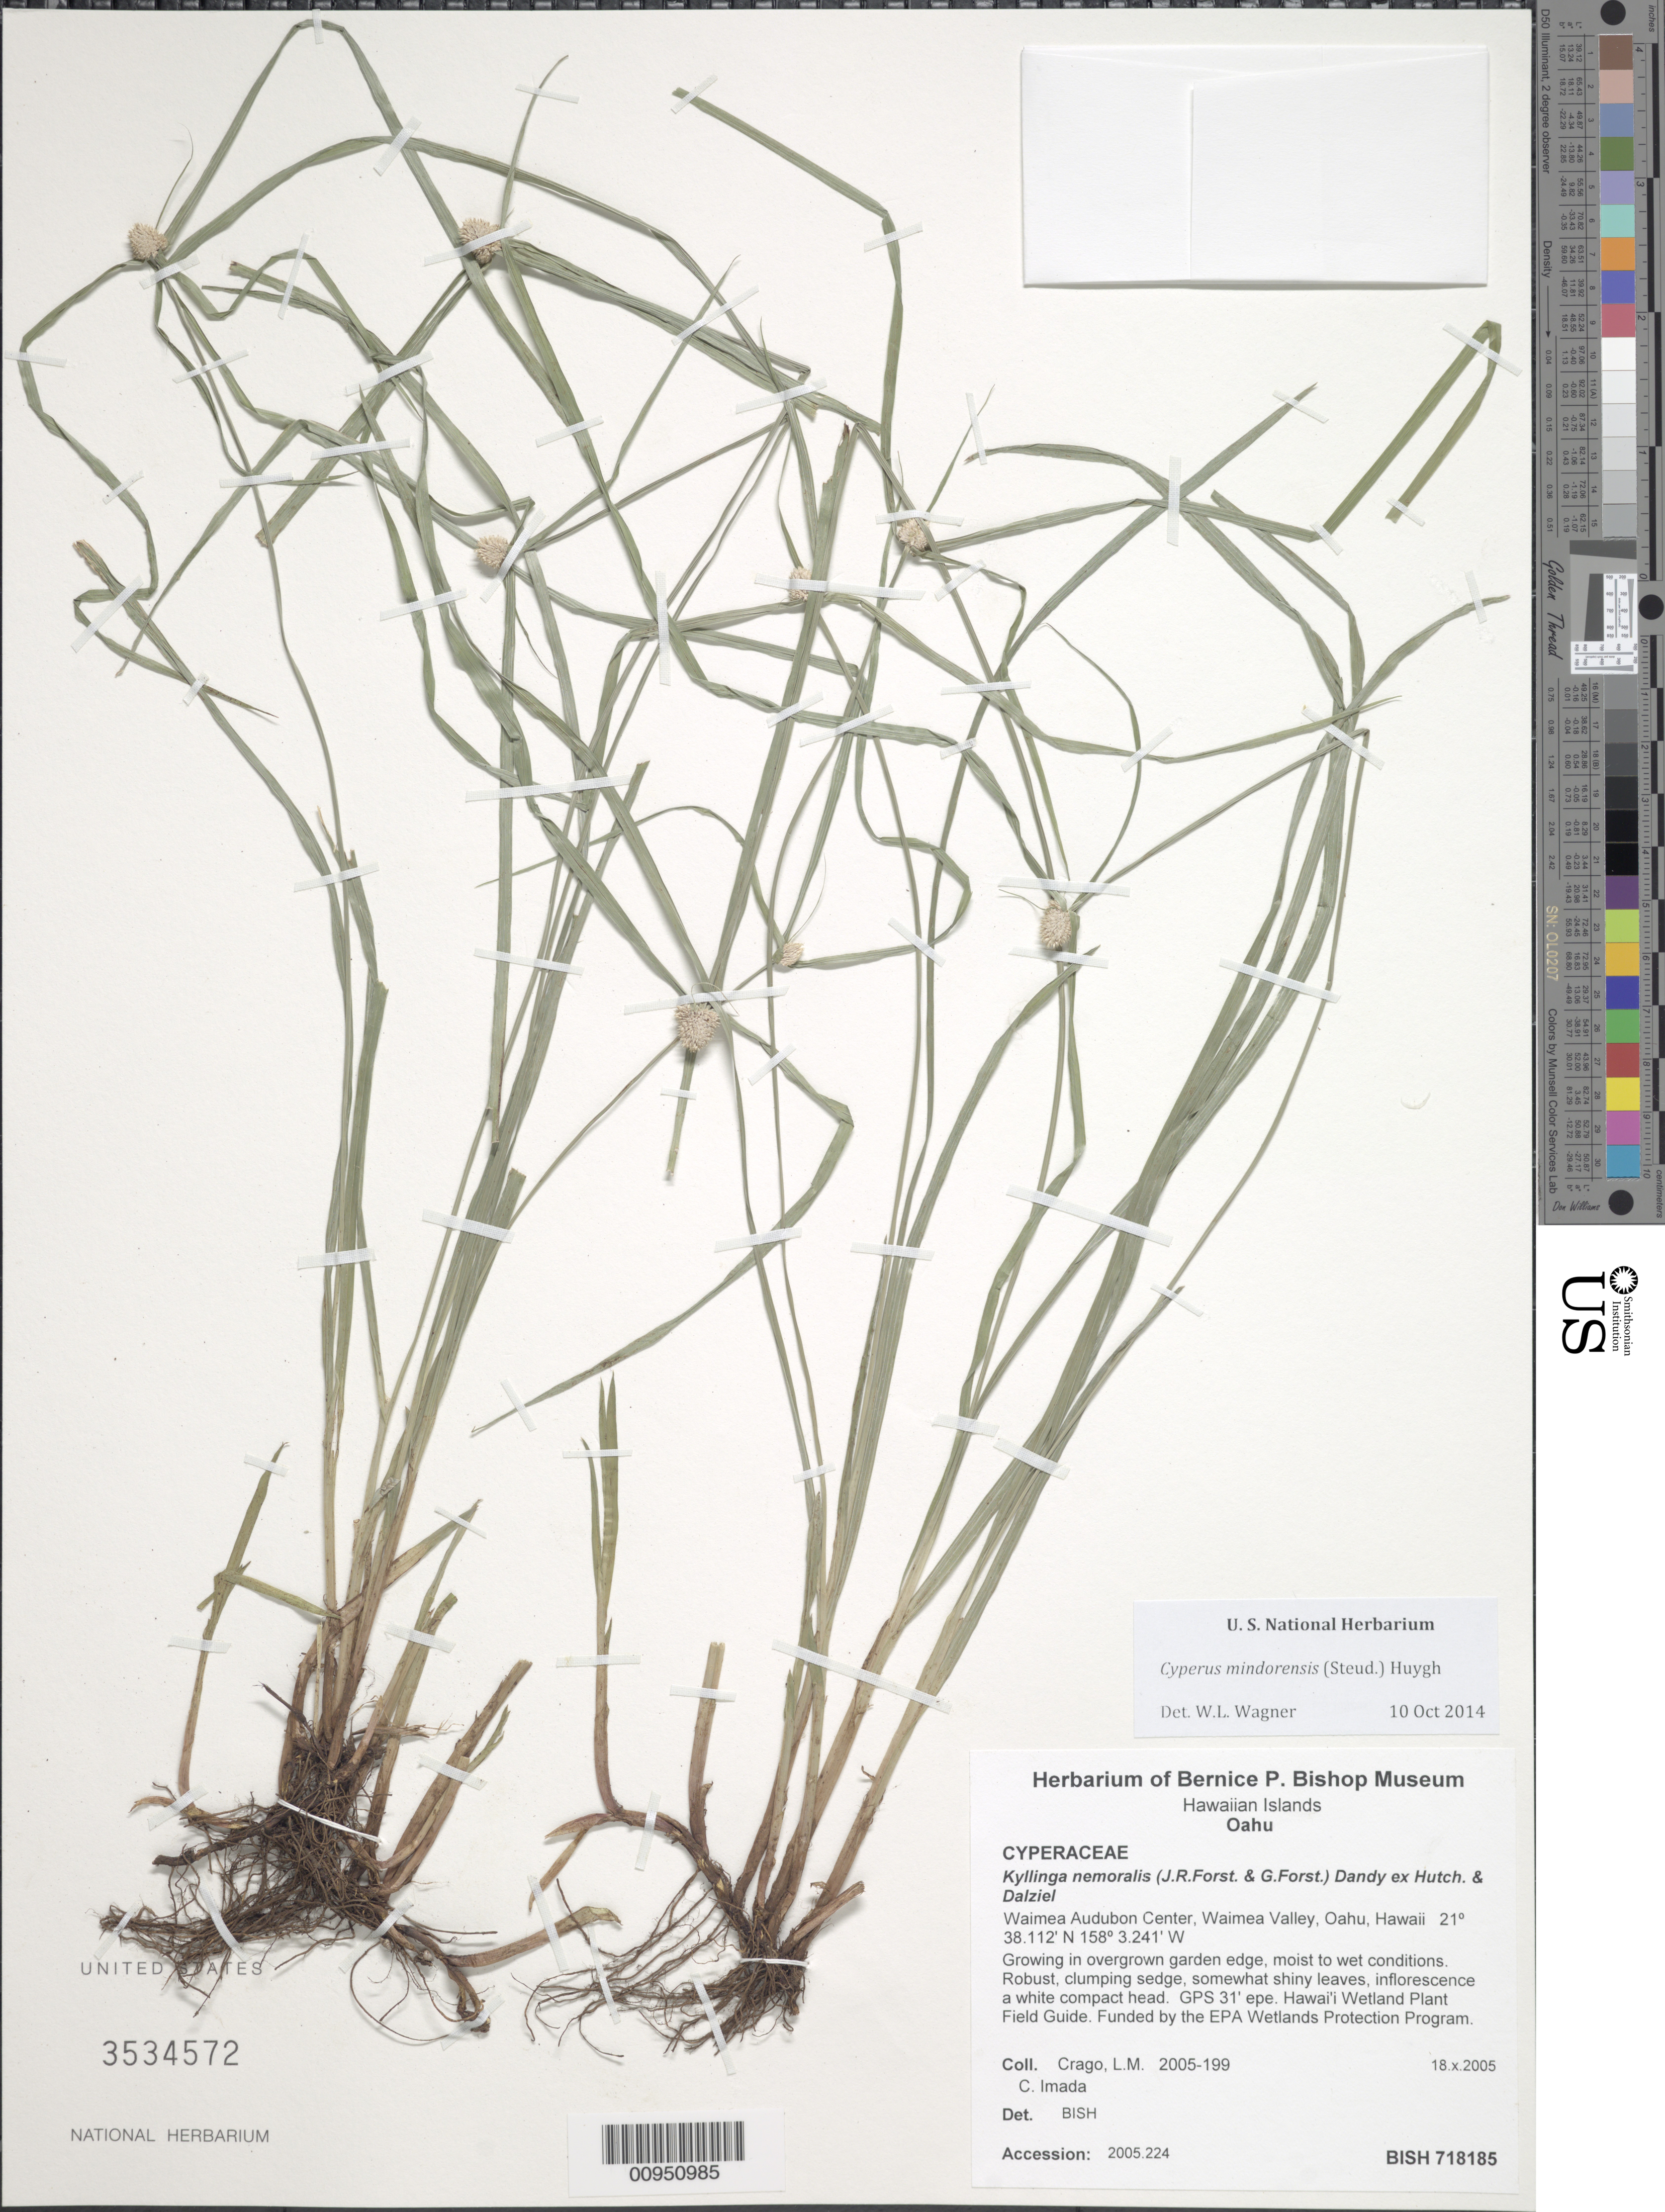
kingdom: Plantae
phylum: Tracheophyta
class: Liliopsida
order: Poales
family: Cyperaceae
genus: Cyperus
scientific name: Cyperus mindorensis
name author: (Steud.) Huygh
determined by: Wagner, W. L., (BOT), Smithsonian Institution - National Museum of Natural History (UNITED STATES)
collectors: L. Crago & C. Imada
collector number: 2005-199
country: United States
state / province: Hawaii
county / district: Honolulu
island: Oahu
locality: Wainea Audubon Center, Waimea Valley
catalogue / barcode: US 3534572